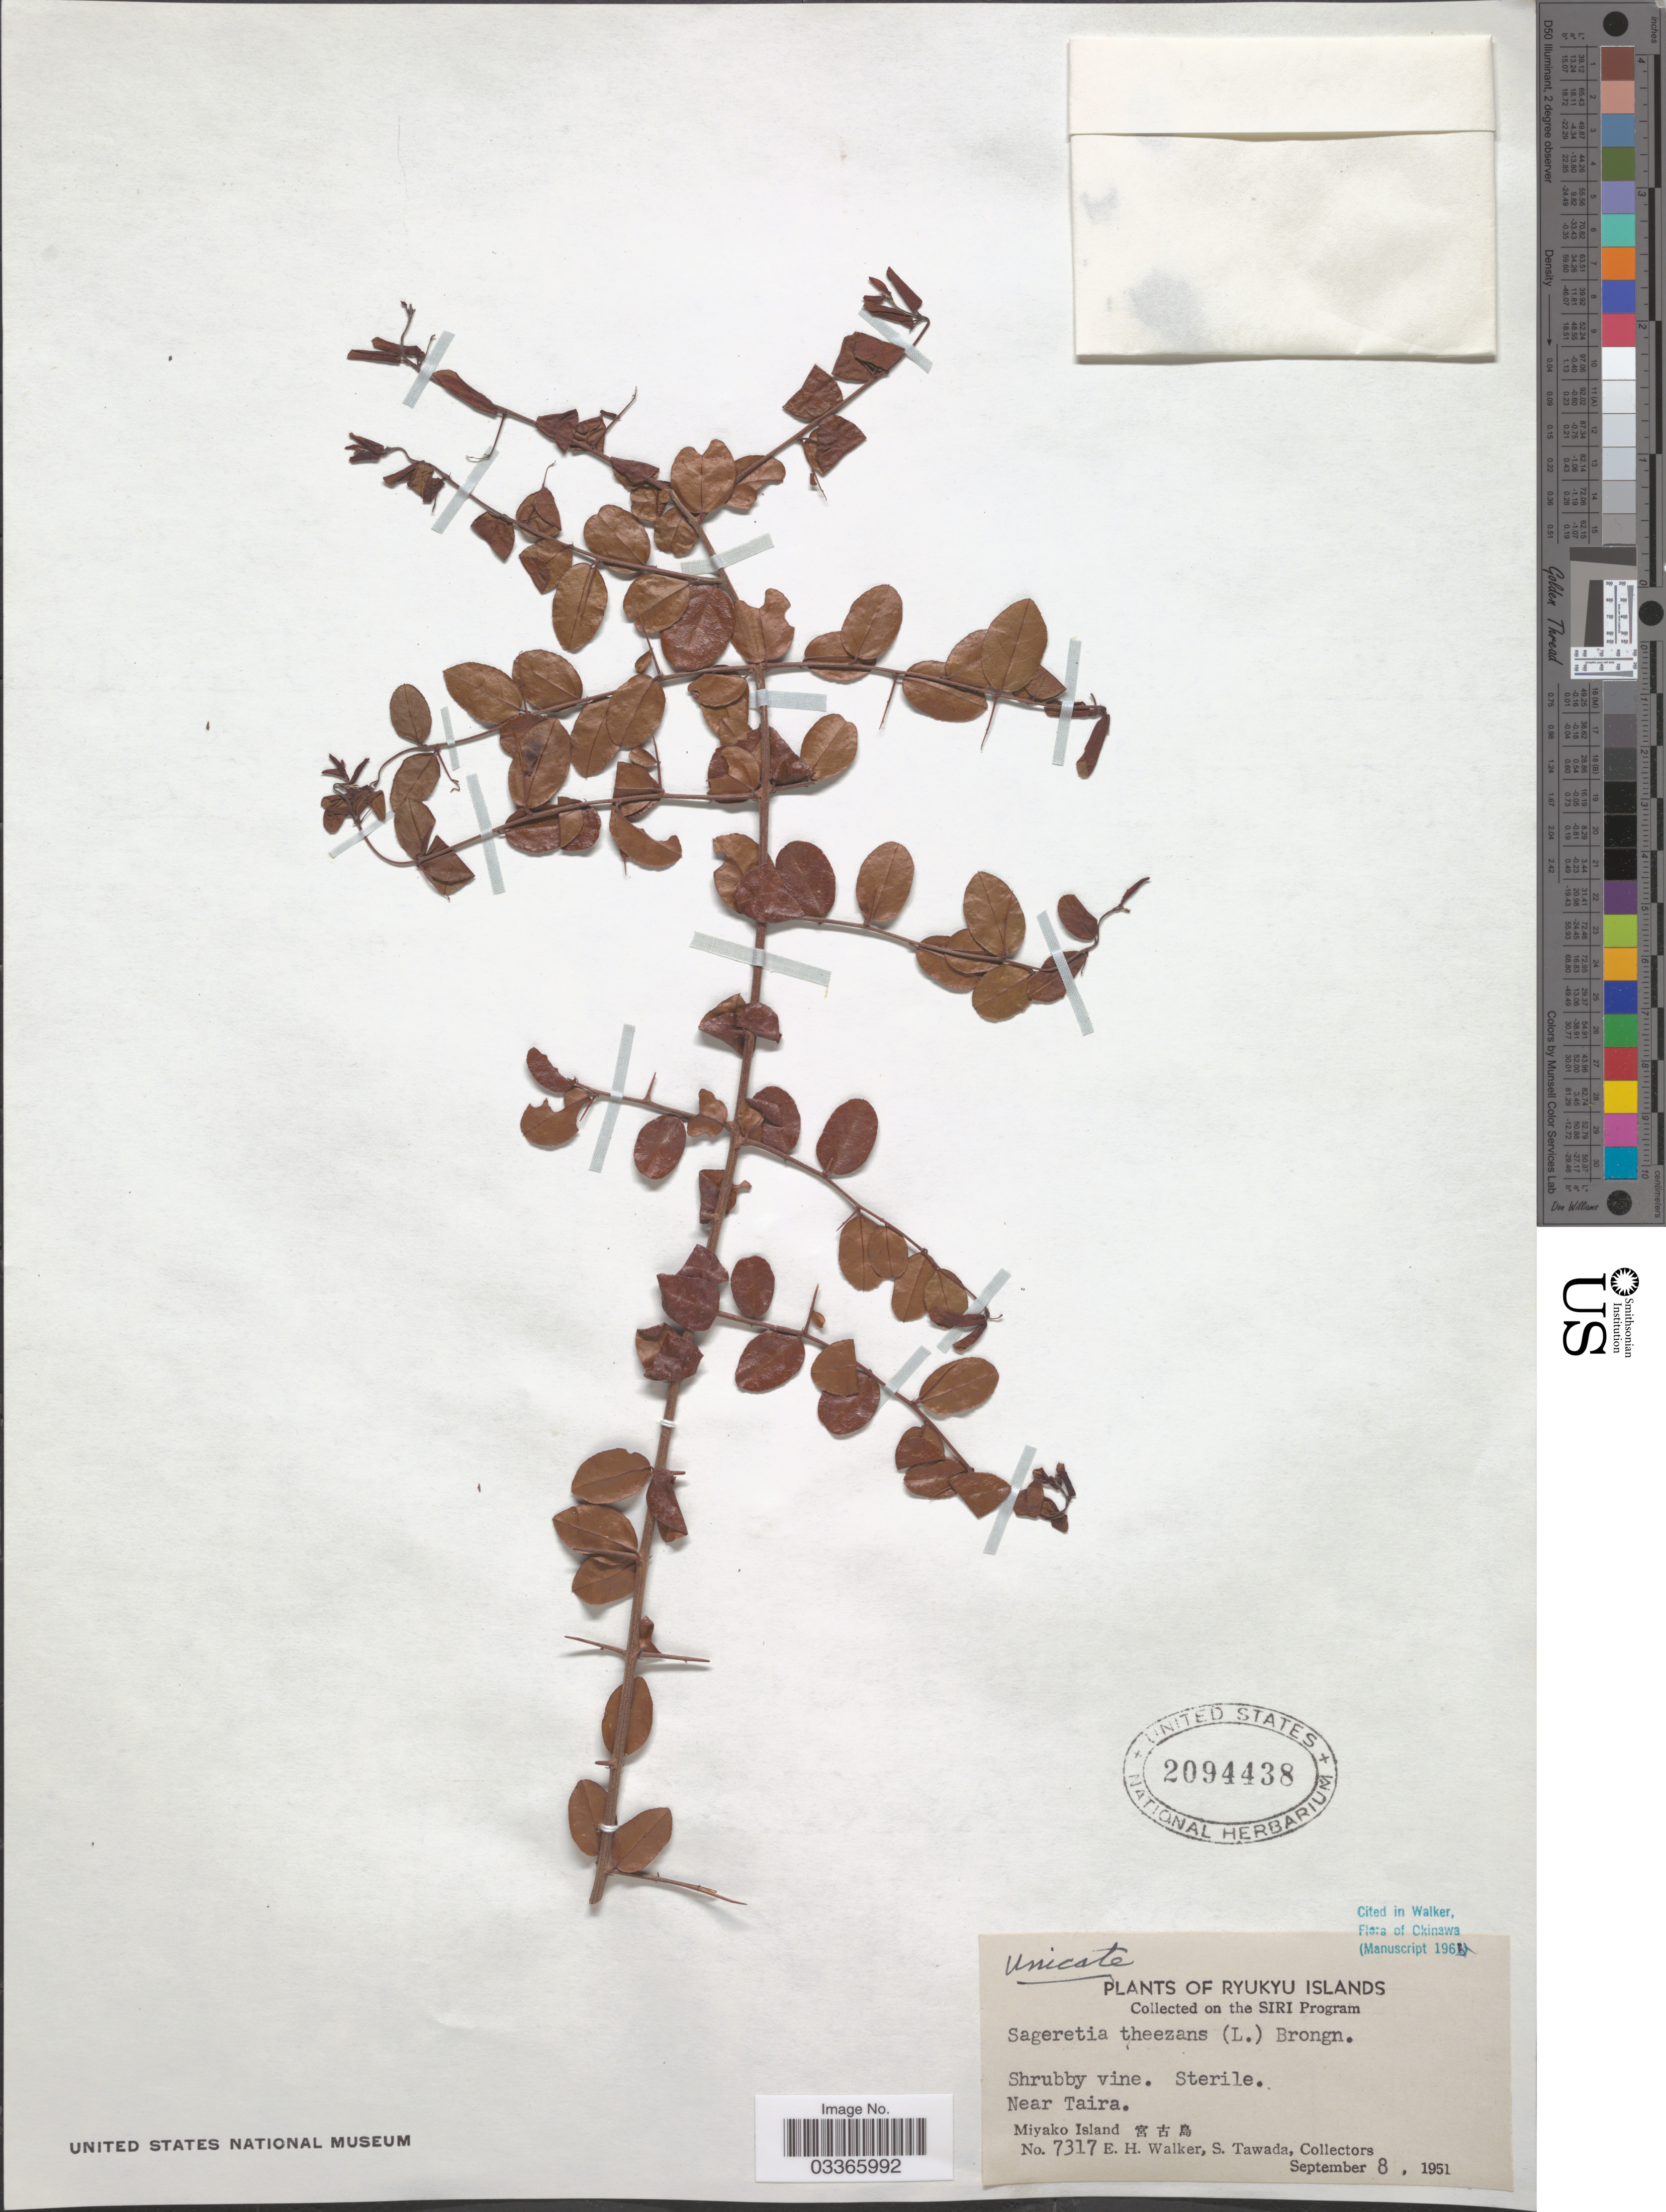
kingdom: Plantae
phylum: Tracheophyta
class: Magnoliopsida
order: Rosales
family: Rhamnaceae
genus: Sageretia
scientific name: Sageretia thea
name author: (Osbeck) M.C. Johnst.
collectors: E. H. Walker & S. Tawada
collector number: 7317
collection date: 1951-09-08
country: Japan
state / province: Okinawa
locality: Ryukyu Islands, Near Taira. Miyako Island X.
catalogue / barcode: US 2094438